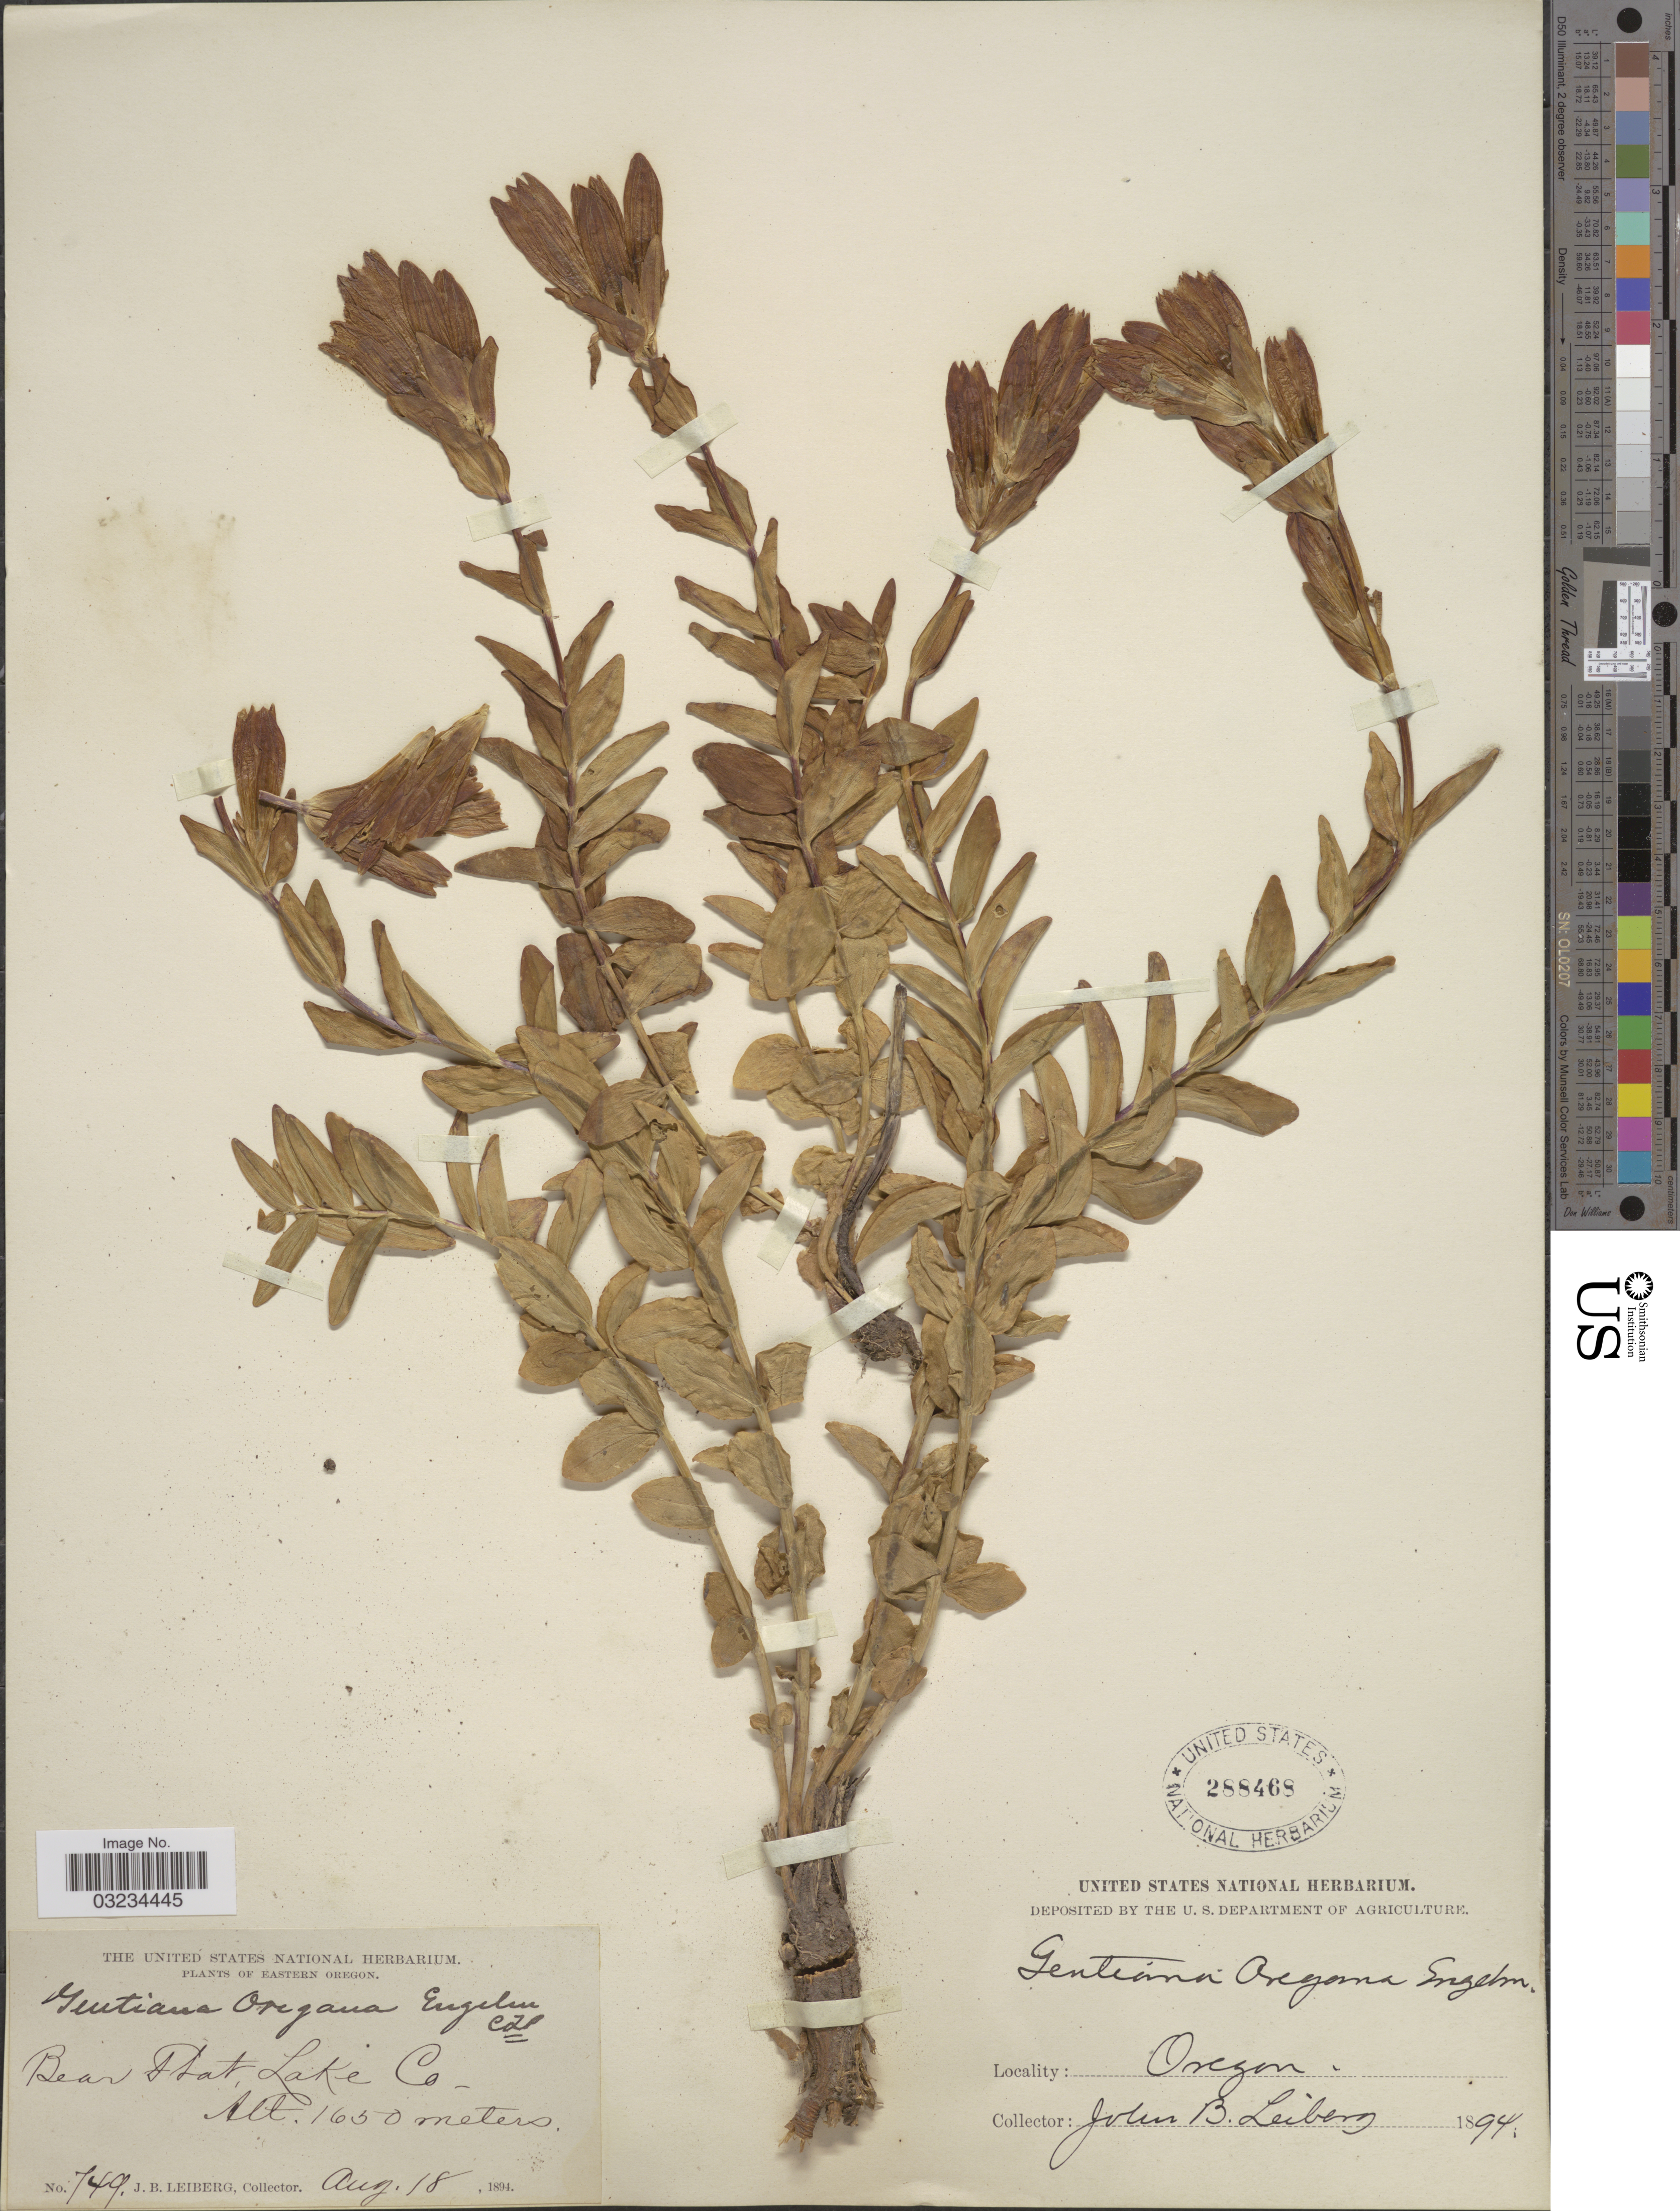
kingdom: Plantae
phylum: Tracheophyta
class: Magnoliopsida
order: Gentianales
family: Gentianaceae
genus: Gentiana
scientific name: Gentiana oregana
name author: Engelm. ex A. Gray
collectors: J. B. Leiberg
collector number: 749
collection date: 1894-08-18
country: United States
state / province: Oregon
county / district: Lake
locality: Eastern Oregon. Bear Flat Lake Co.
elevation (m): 1650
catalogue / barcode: US 288468